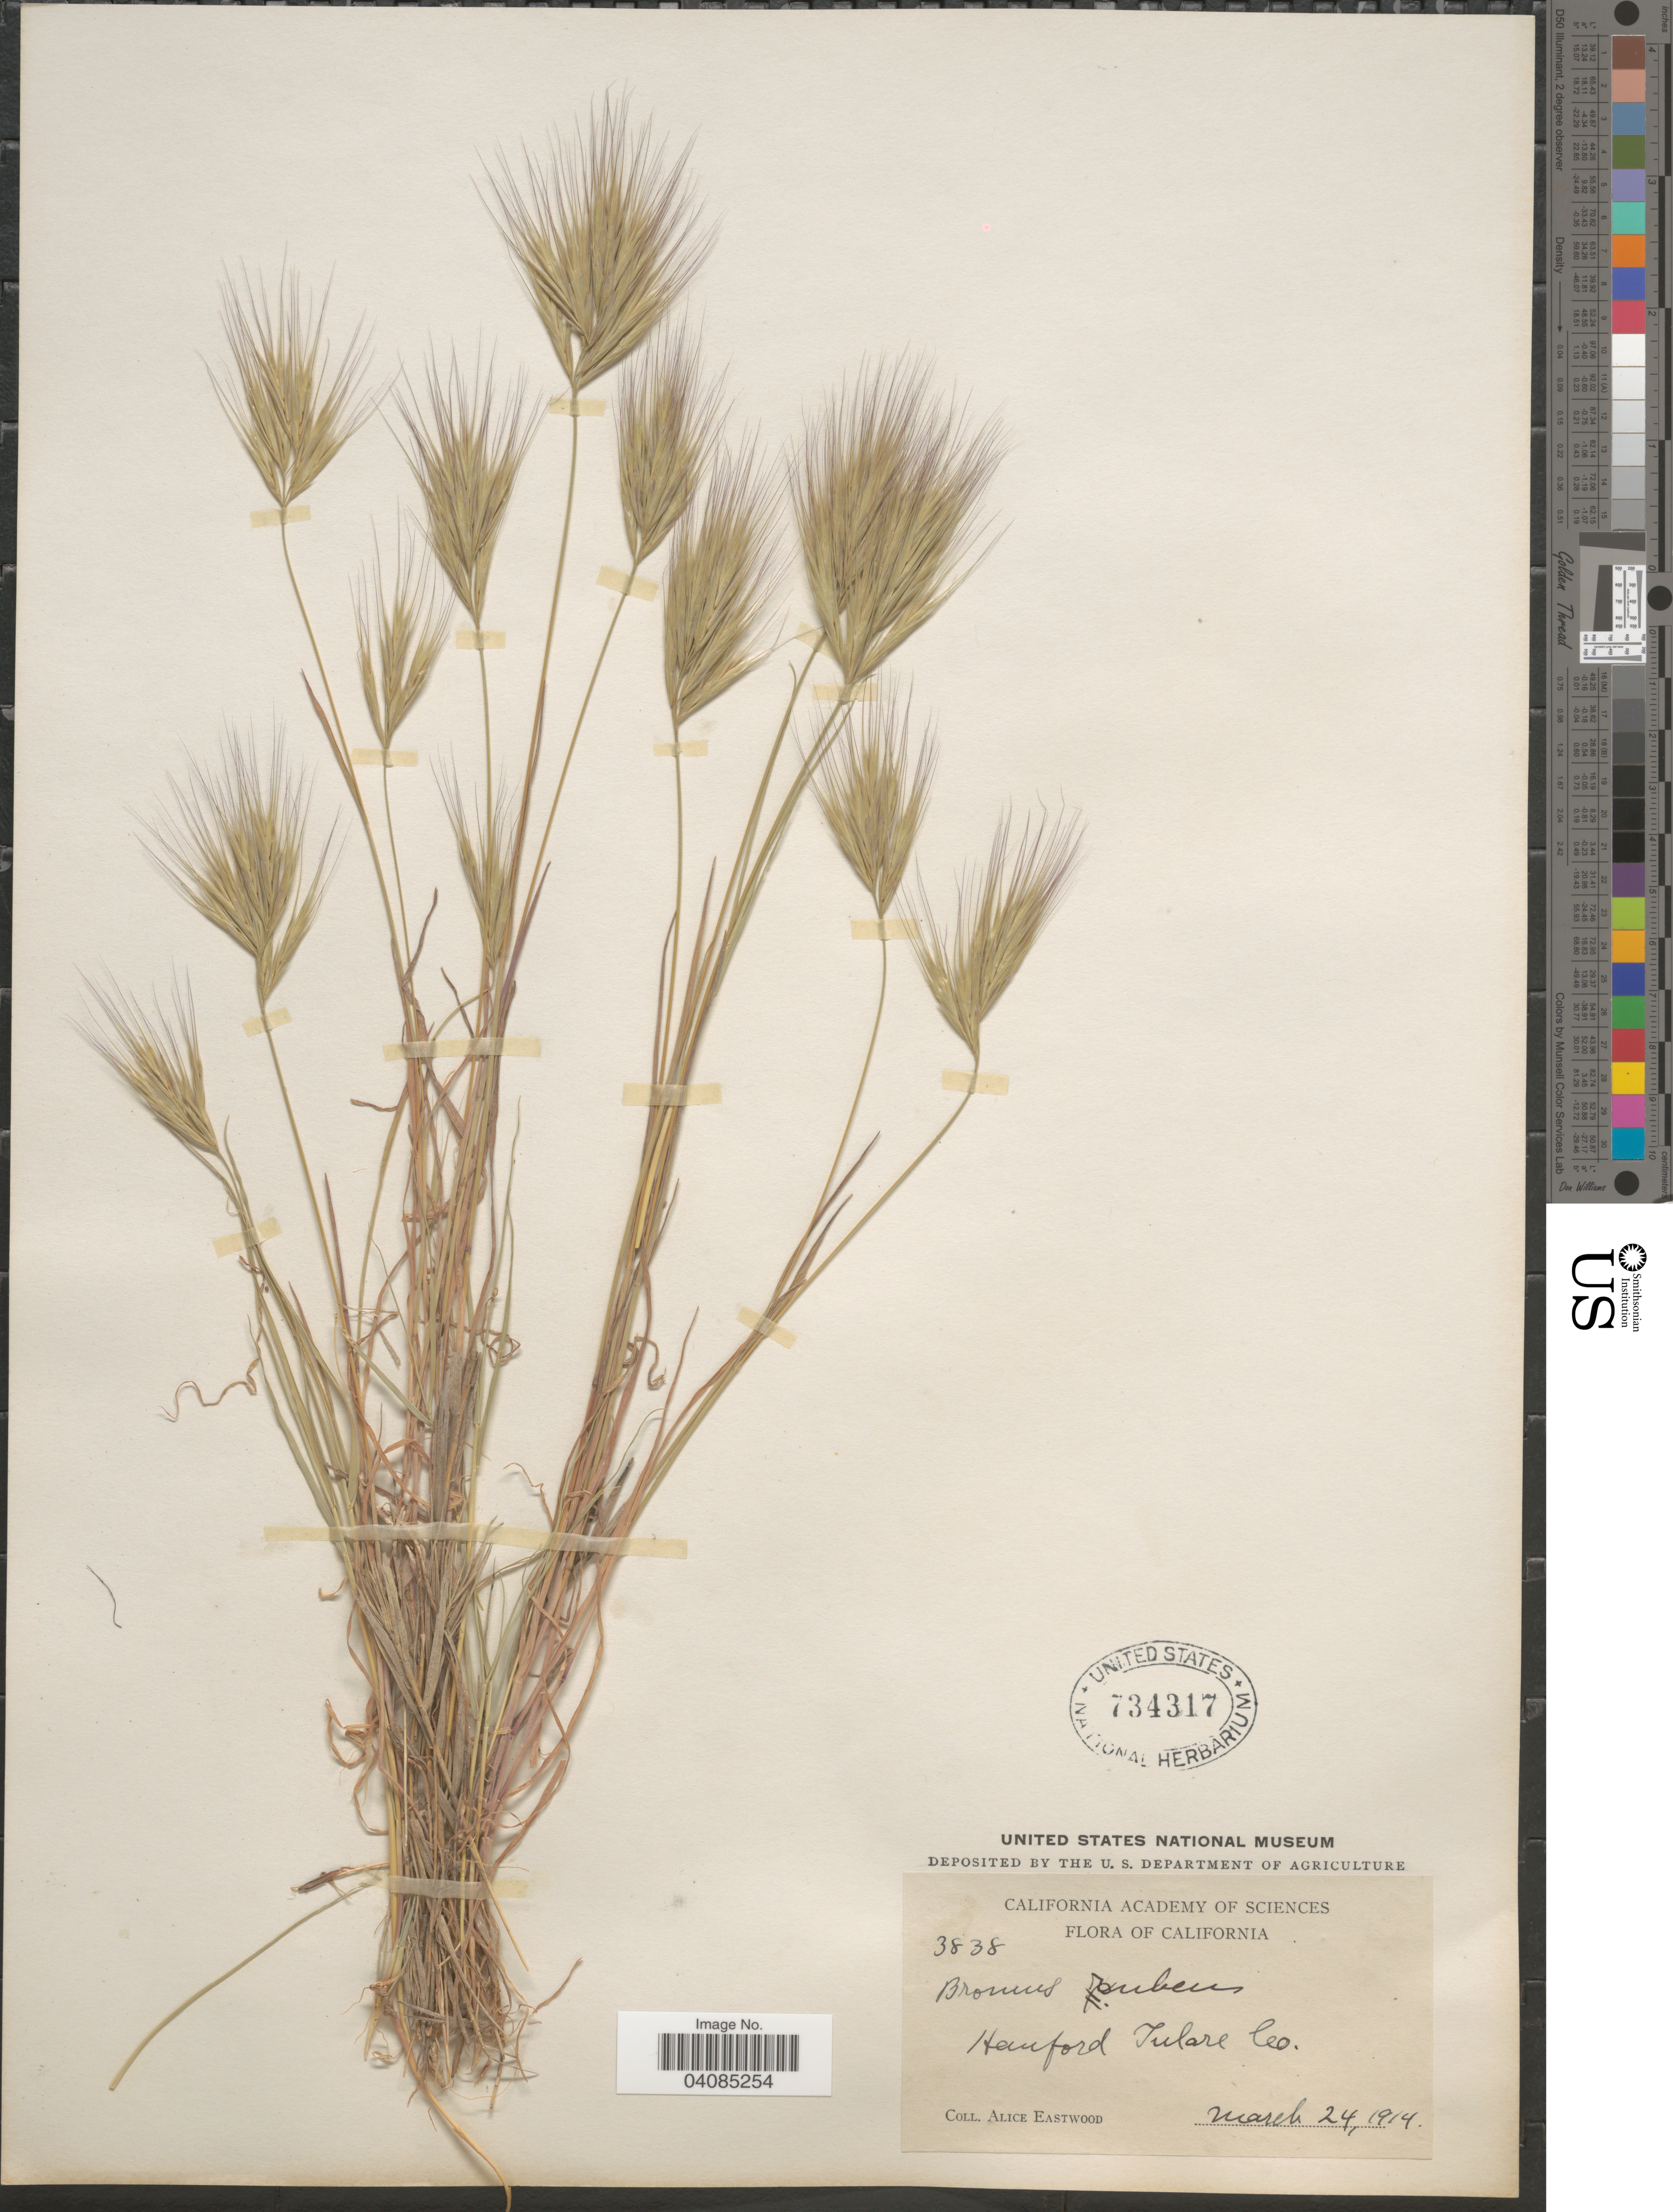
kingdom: Plantae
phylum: Tracheophyta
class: Liliopsida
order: Poales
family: Poaceae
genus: Bromus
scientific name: Bromus rubens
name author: L.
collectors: A. Eastwood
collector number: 3838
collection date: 1914-03-24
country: United States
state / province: California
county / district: Tulare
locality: Stanford Tulare Co.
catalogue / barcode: US 734317